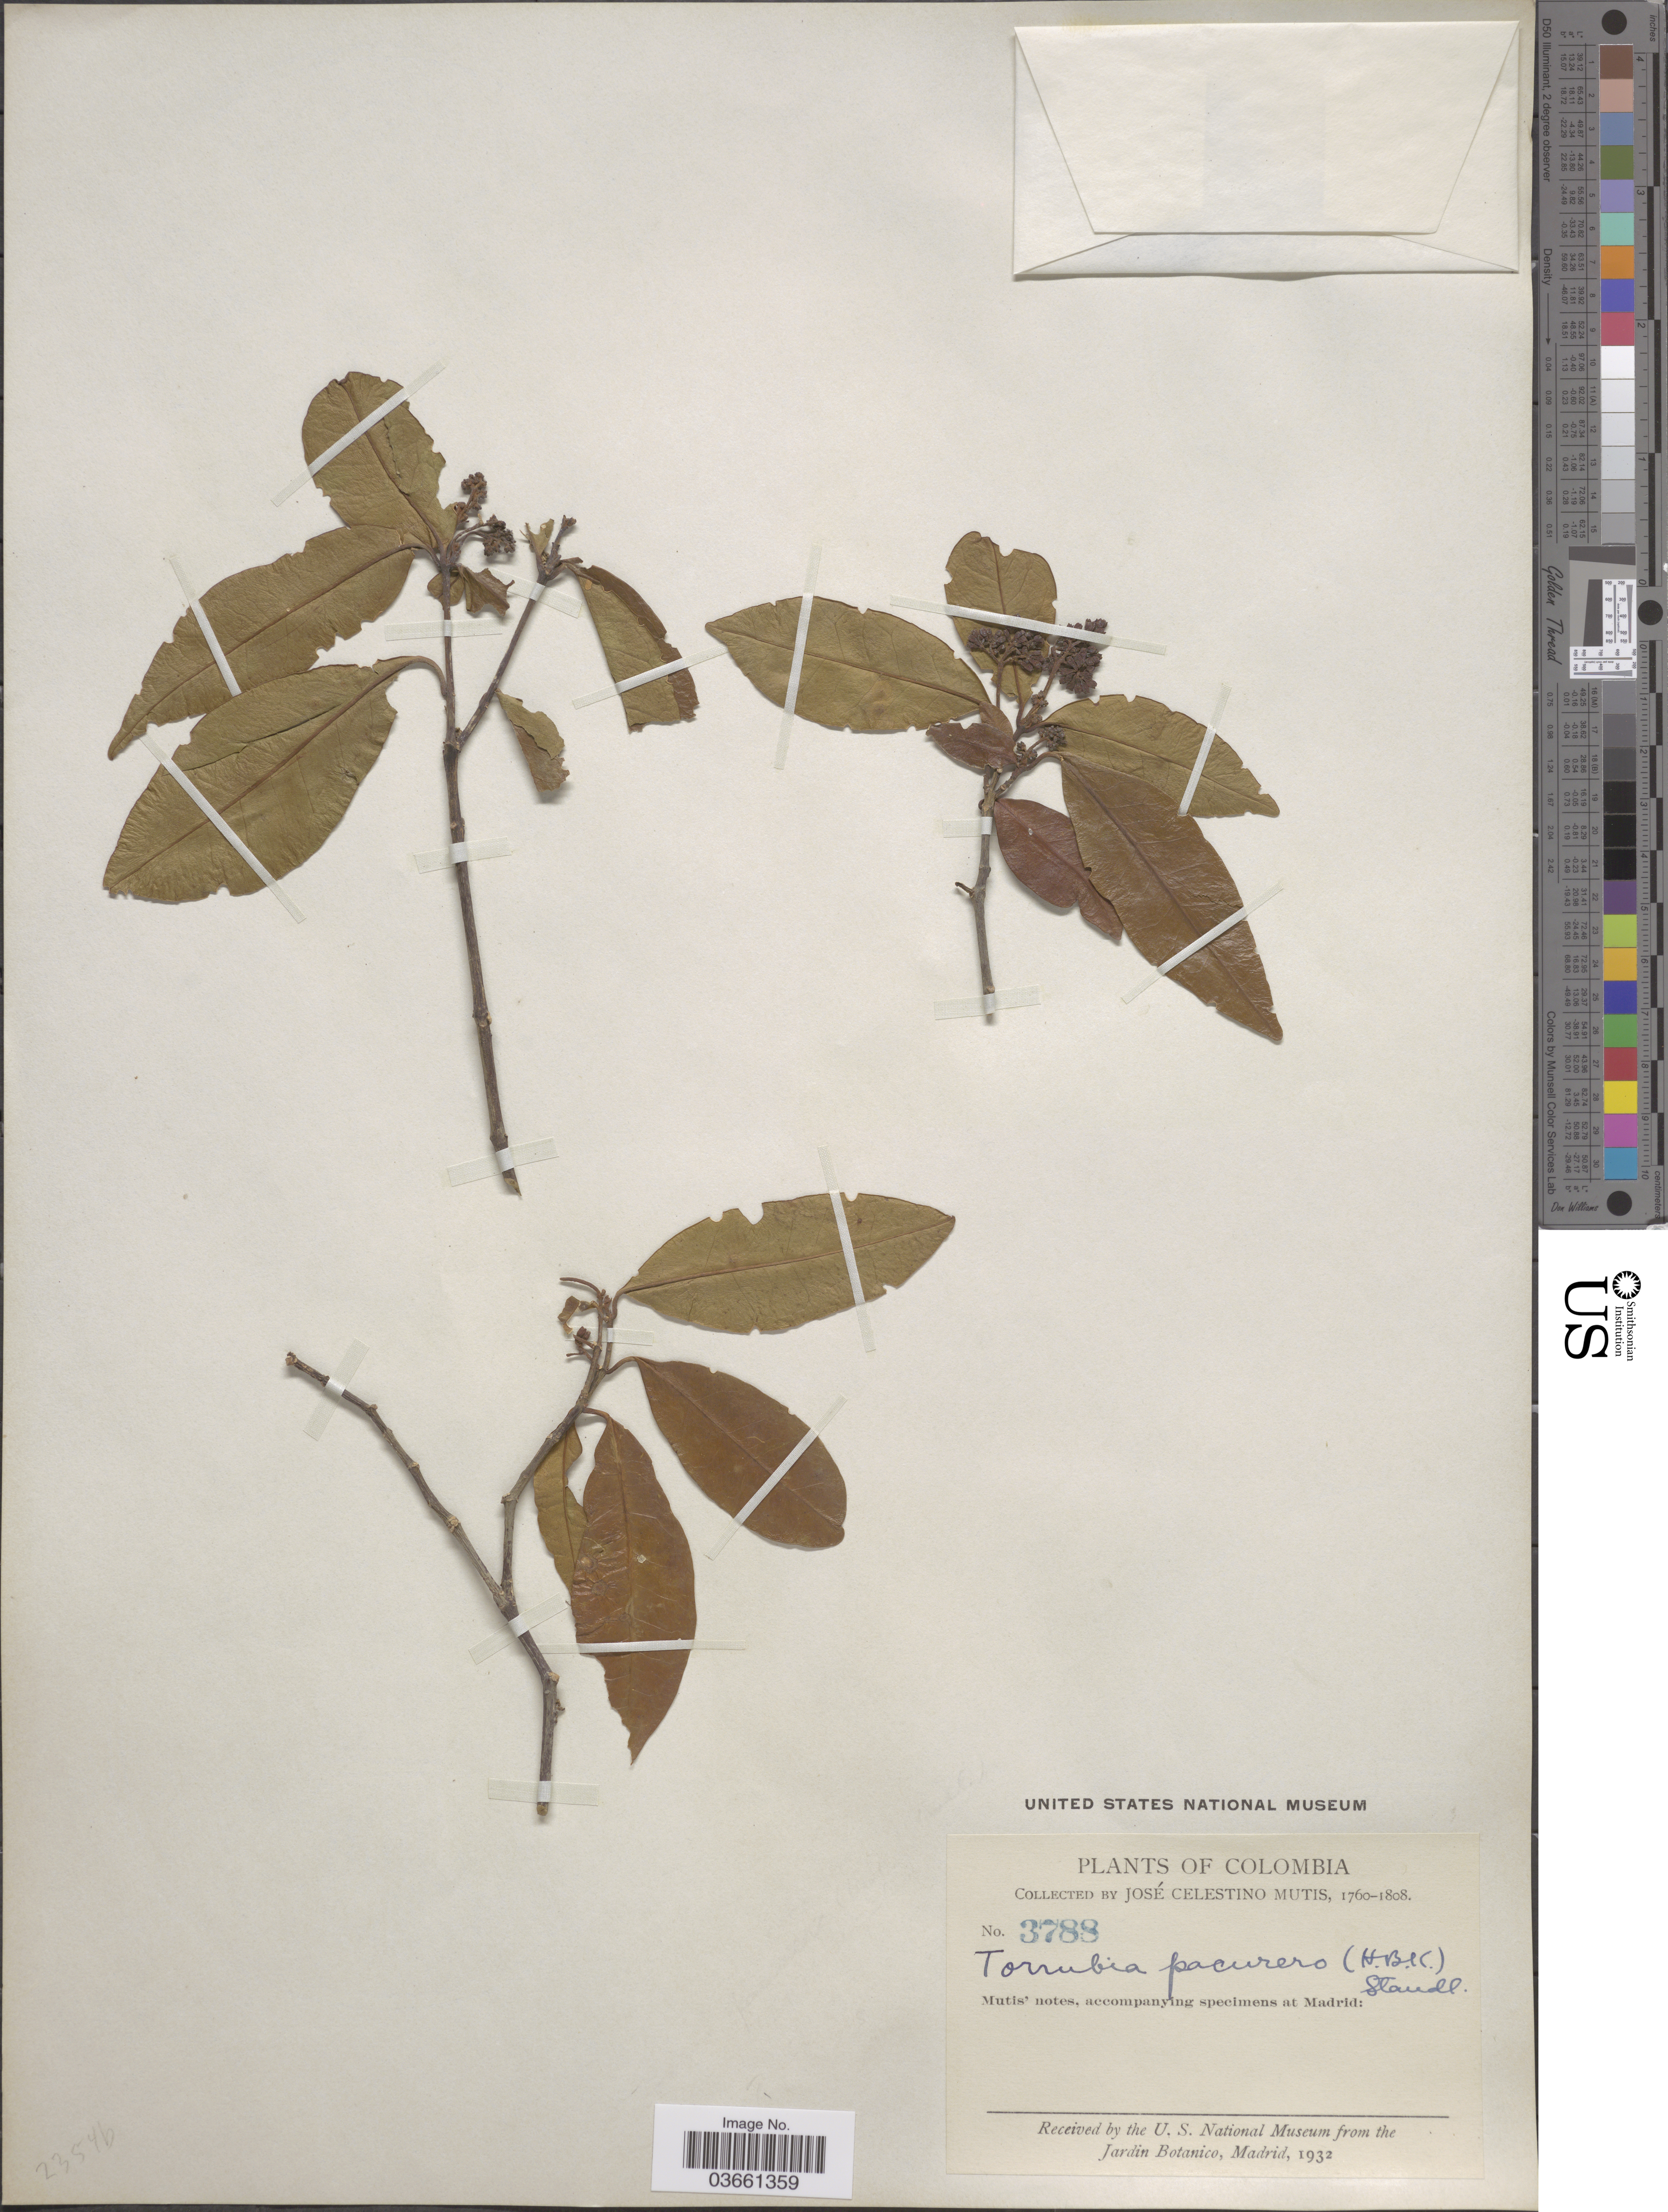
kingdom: Plantae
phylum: Tracheophyta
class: Magnoliopsida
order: Caryophyllales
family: Nyctaginaceae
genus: Guapira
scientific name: Guapira pacurero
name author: (Kunth) Little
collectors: J. C. B. Mutis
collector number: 3788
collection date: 1760/1808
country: Colombia